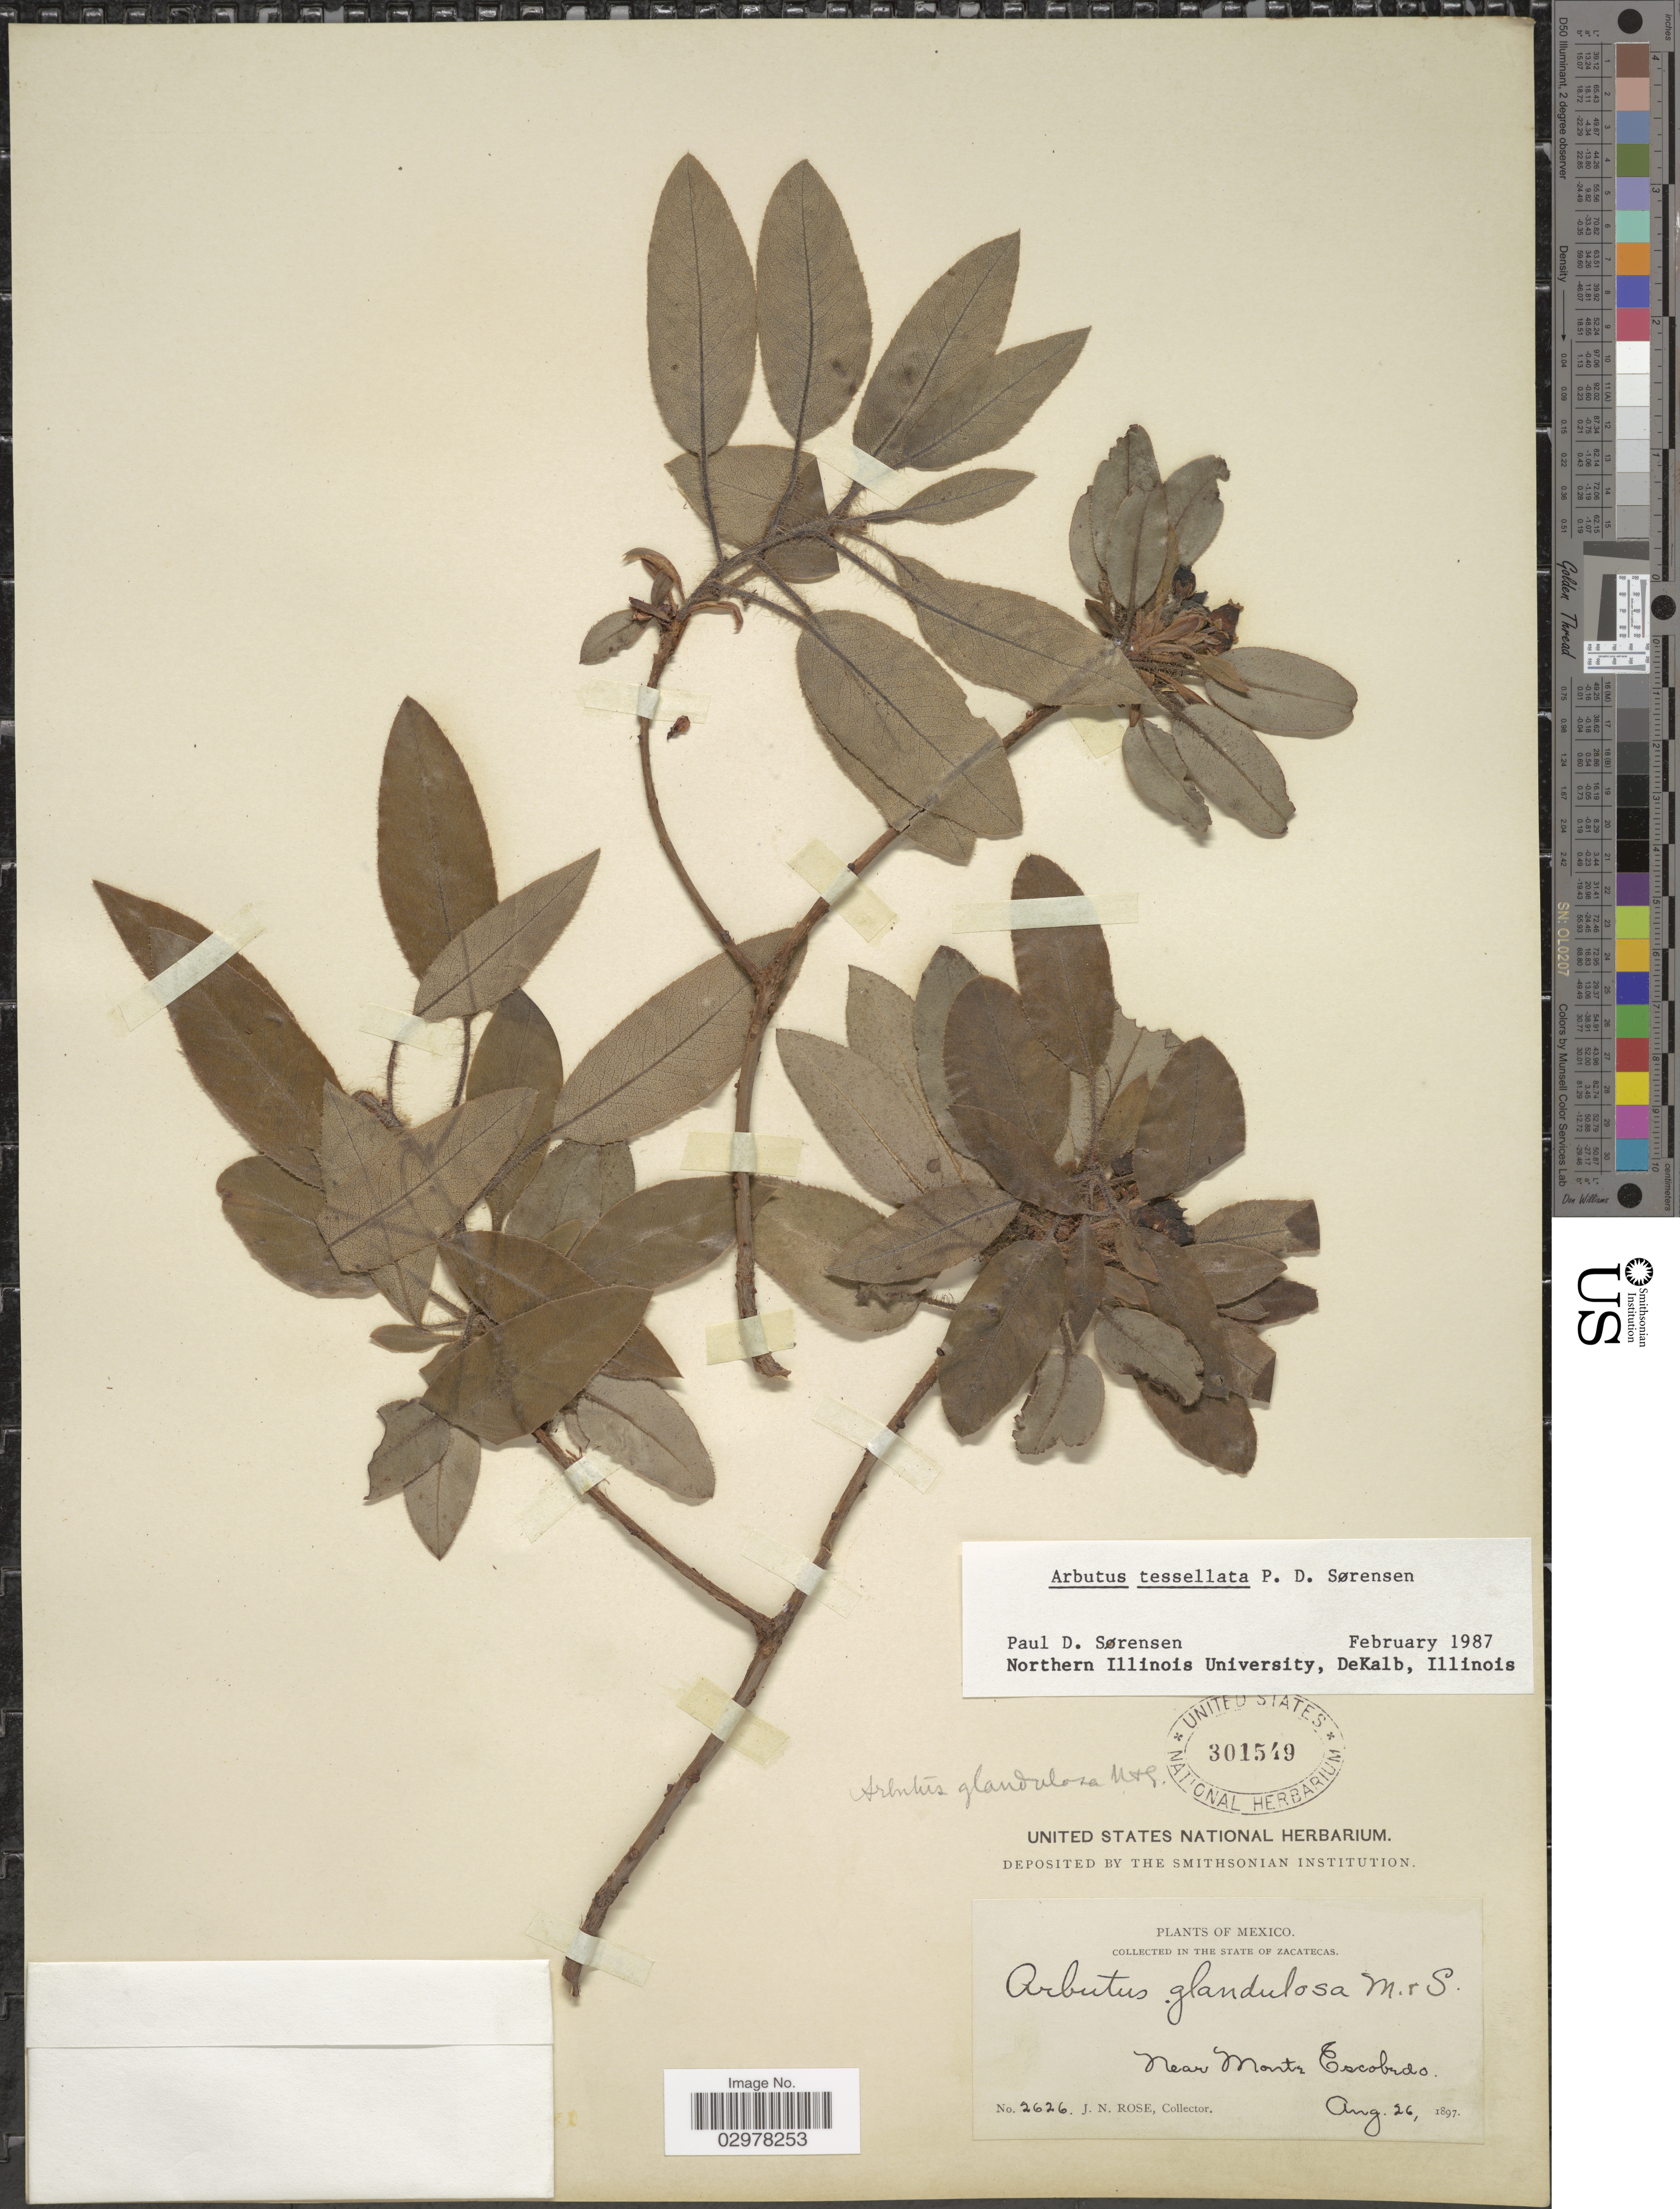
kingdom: Plantae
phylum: Tracheophyta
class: Magnoliopsida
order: Ericales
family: Ericaceae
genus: Arbutus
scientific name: Arbutus tessellata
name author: P.D. Sørensen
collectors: J. N. Rose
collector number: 2626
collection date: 1897-08-26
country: Mexico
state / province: Zacatecas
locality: Near Monte Cocobedo.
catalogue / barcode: US 301549